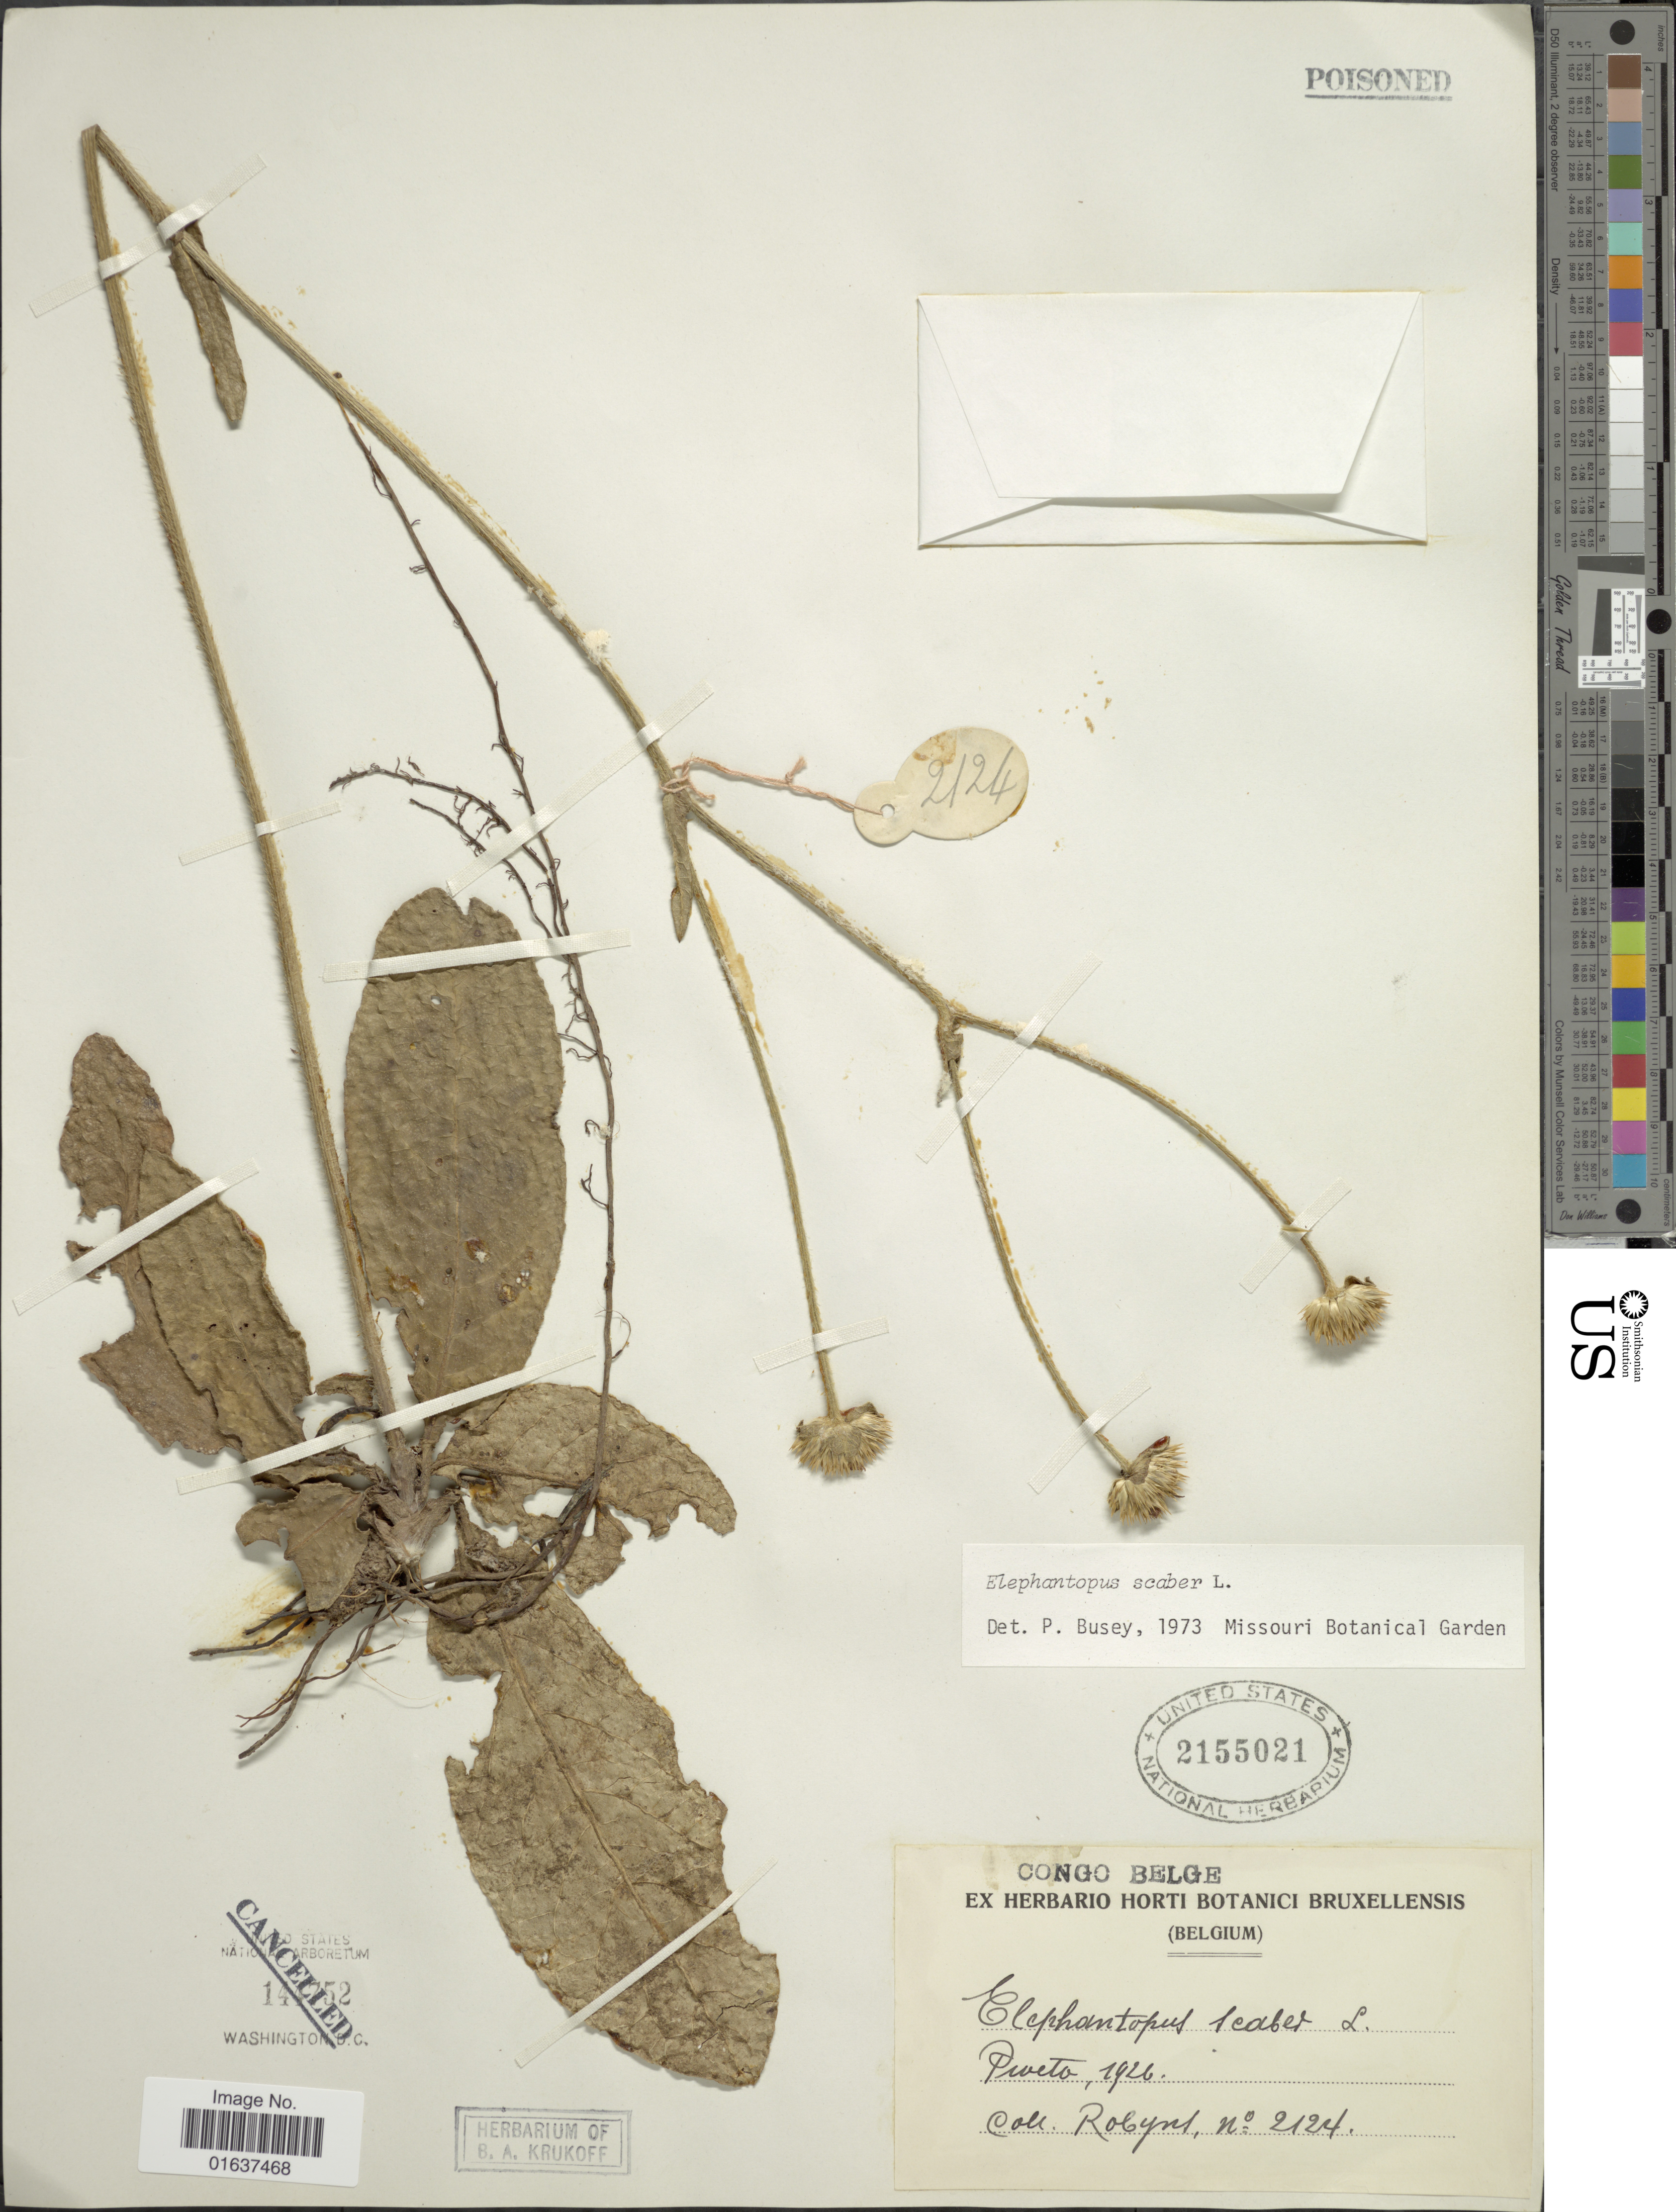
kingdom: Plantae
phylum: Tracheophyta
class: Magnoliopsida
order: Asterales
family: Asteraceae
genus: Elephantopus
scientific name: Elephantopus scaber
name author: L.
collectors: -. Robyns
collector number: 2124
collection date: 1926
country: Congo, Democratic Republic of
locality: Congo Belge, Belgium. Pweto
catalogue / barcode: US 2155021